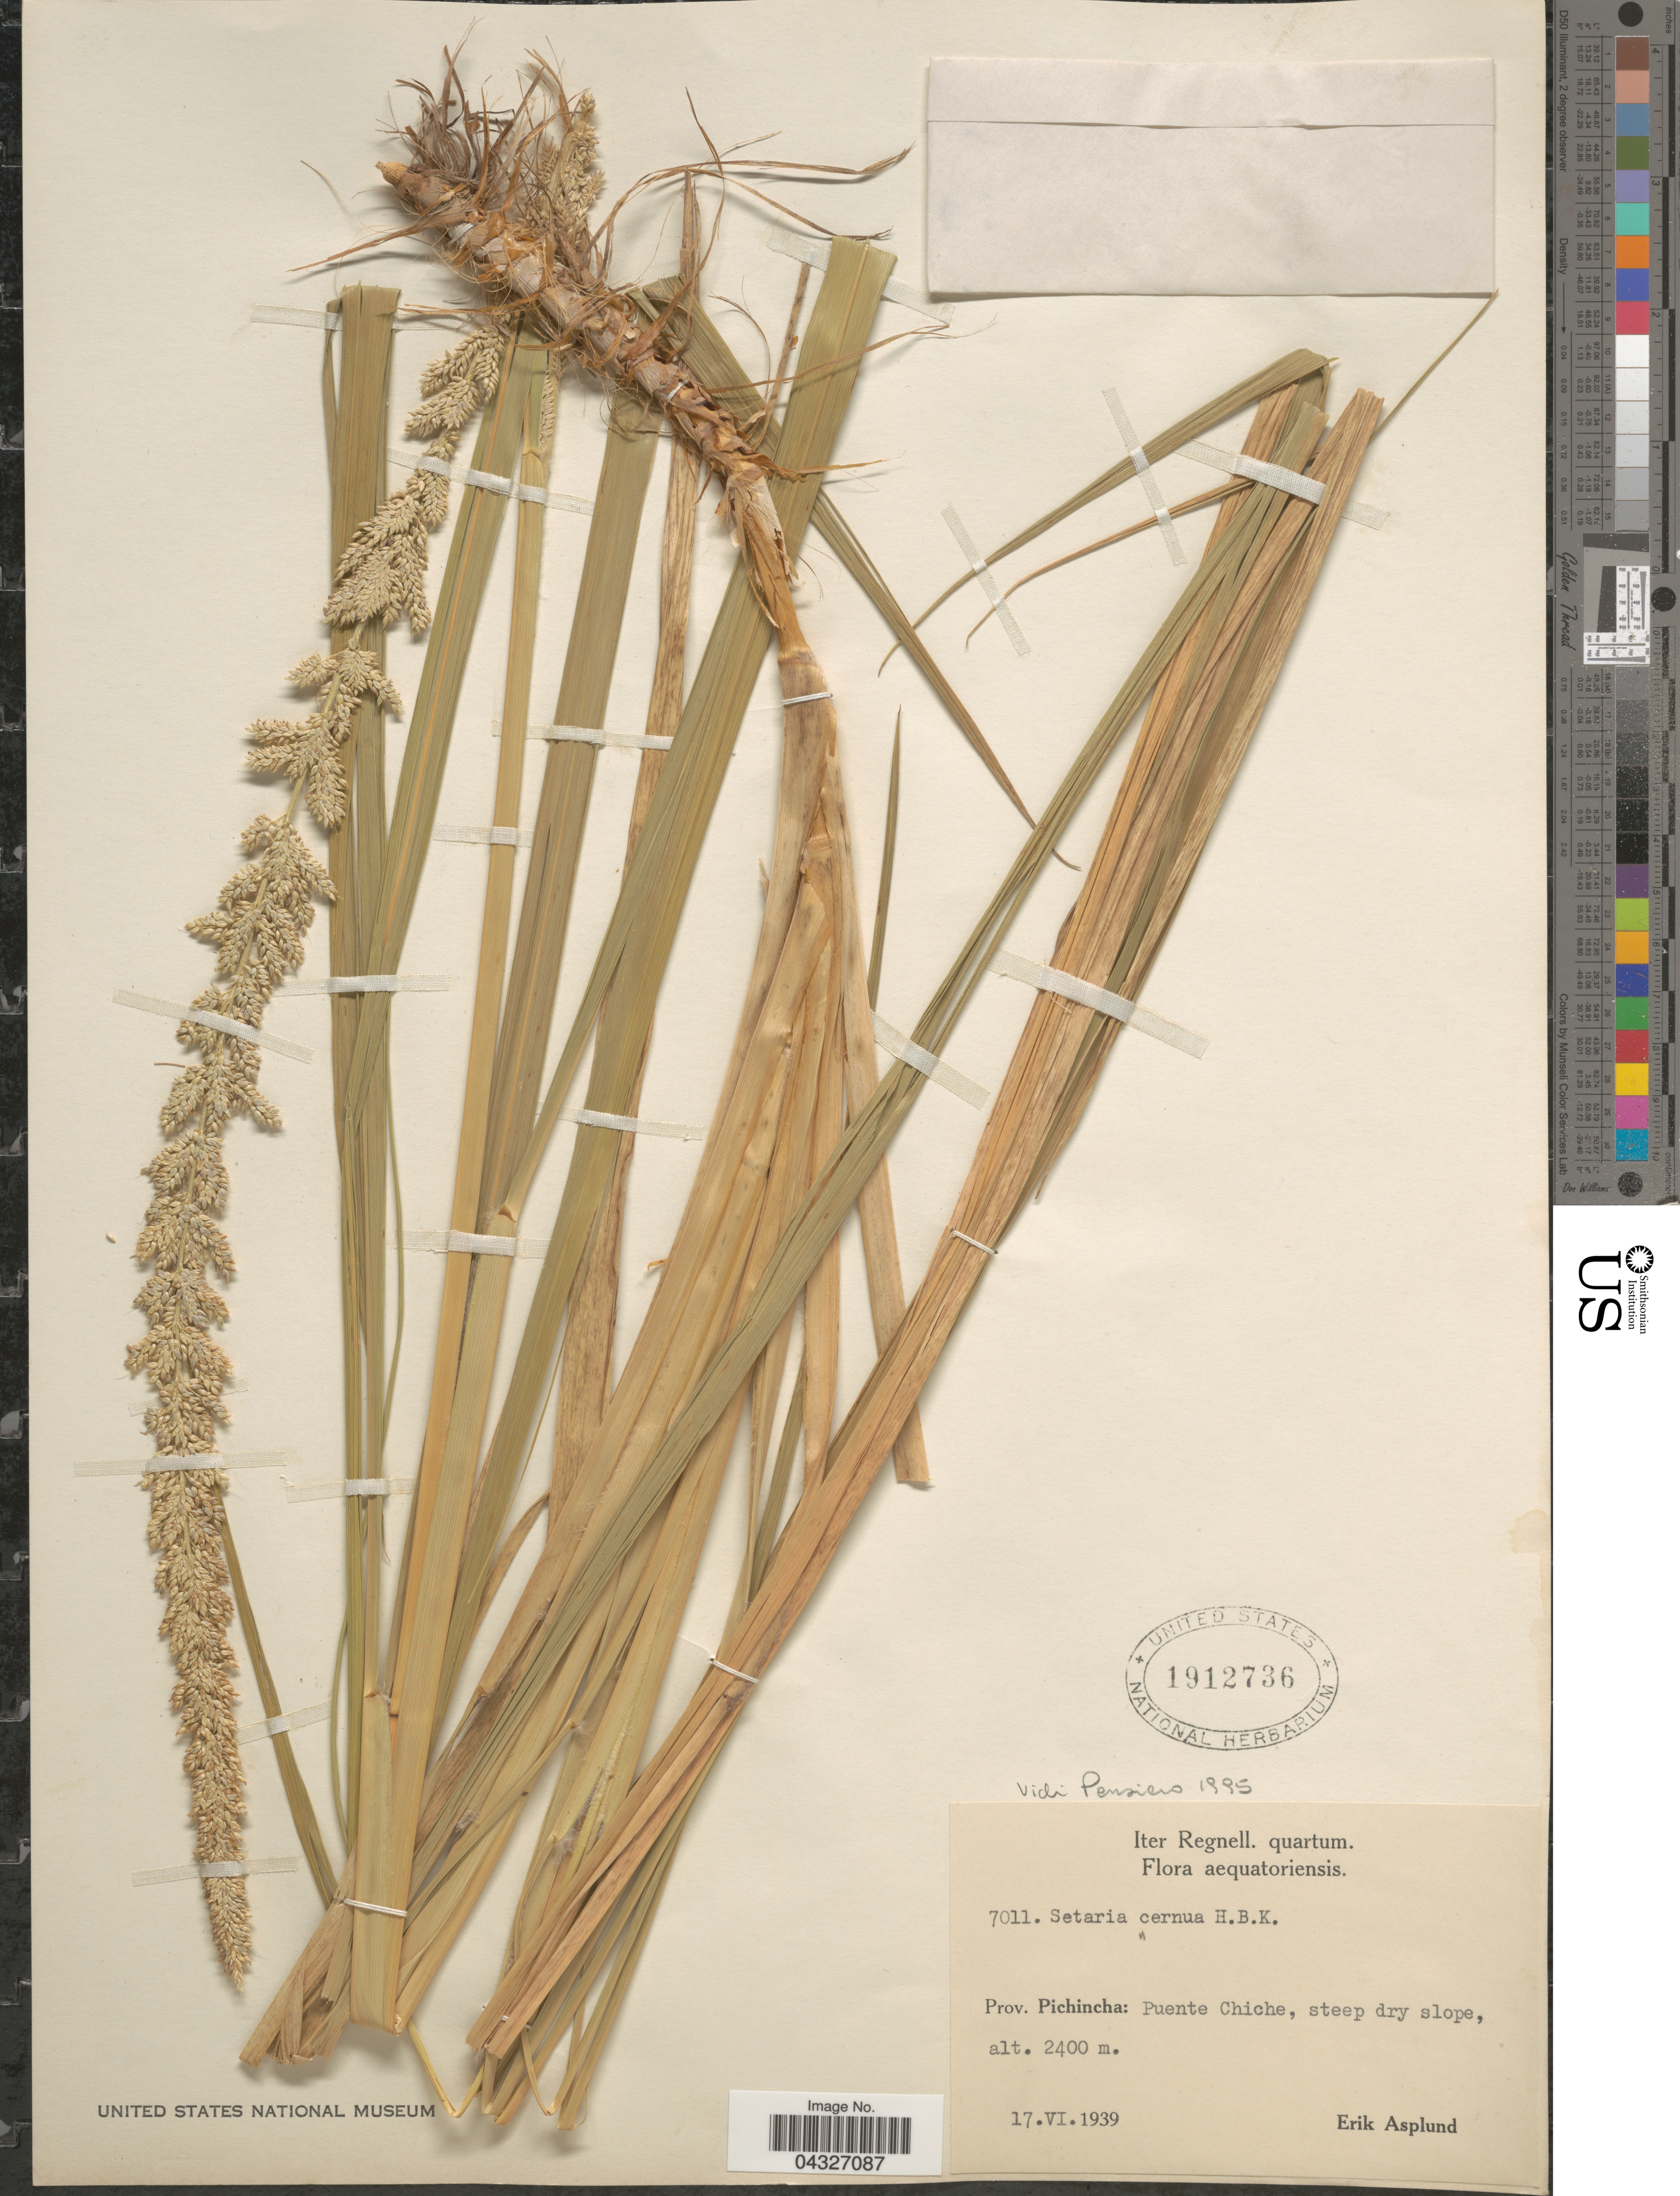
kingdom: Plantae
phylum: Tracheophyta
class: Liliopsida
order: Poales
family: Poaceae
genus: Setaria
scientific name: Setaria cernua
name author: Kunth in Humb.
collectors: E. Asplund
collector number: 7011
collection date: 1939-06-17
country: Ecuador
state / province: Pichincha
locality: Iter Regnell. quartum. Puente Chiche, steep dry slope.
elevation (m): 2400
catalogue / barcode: US 1912736